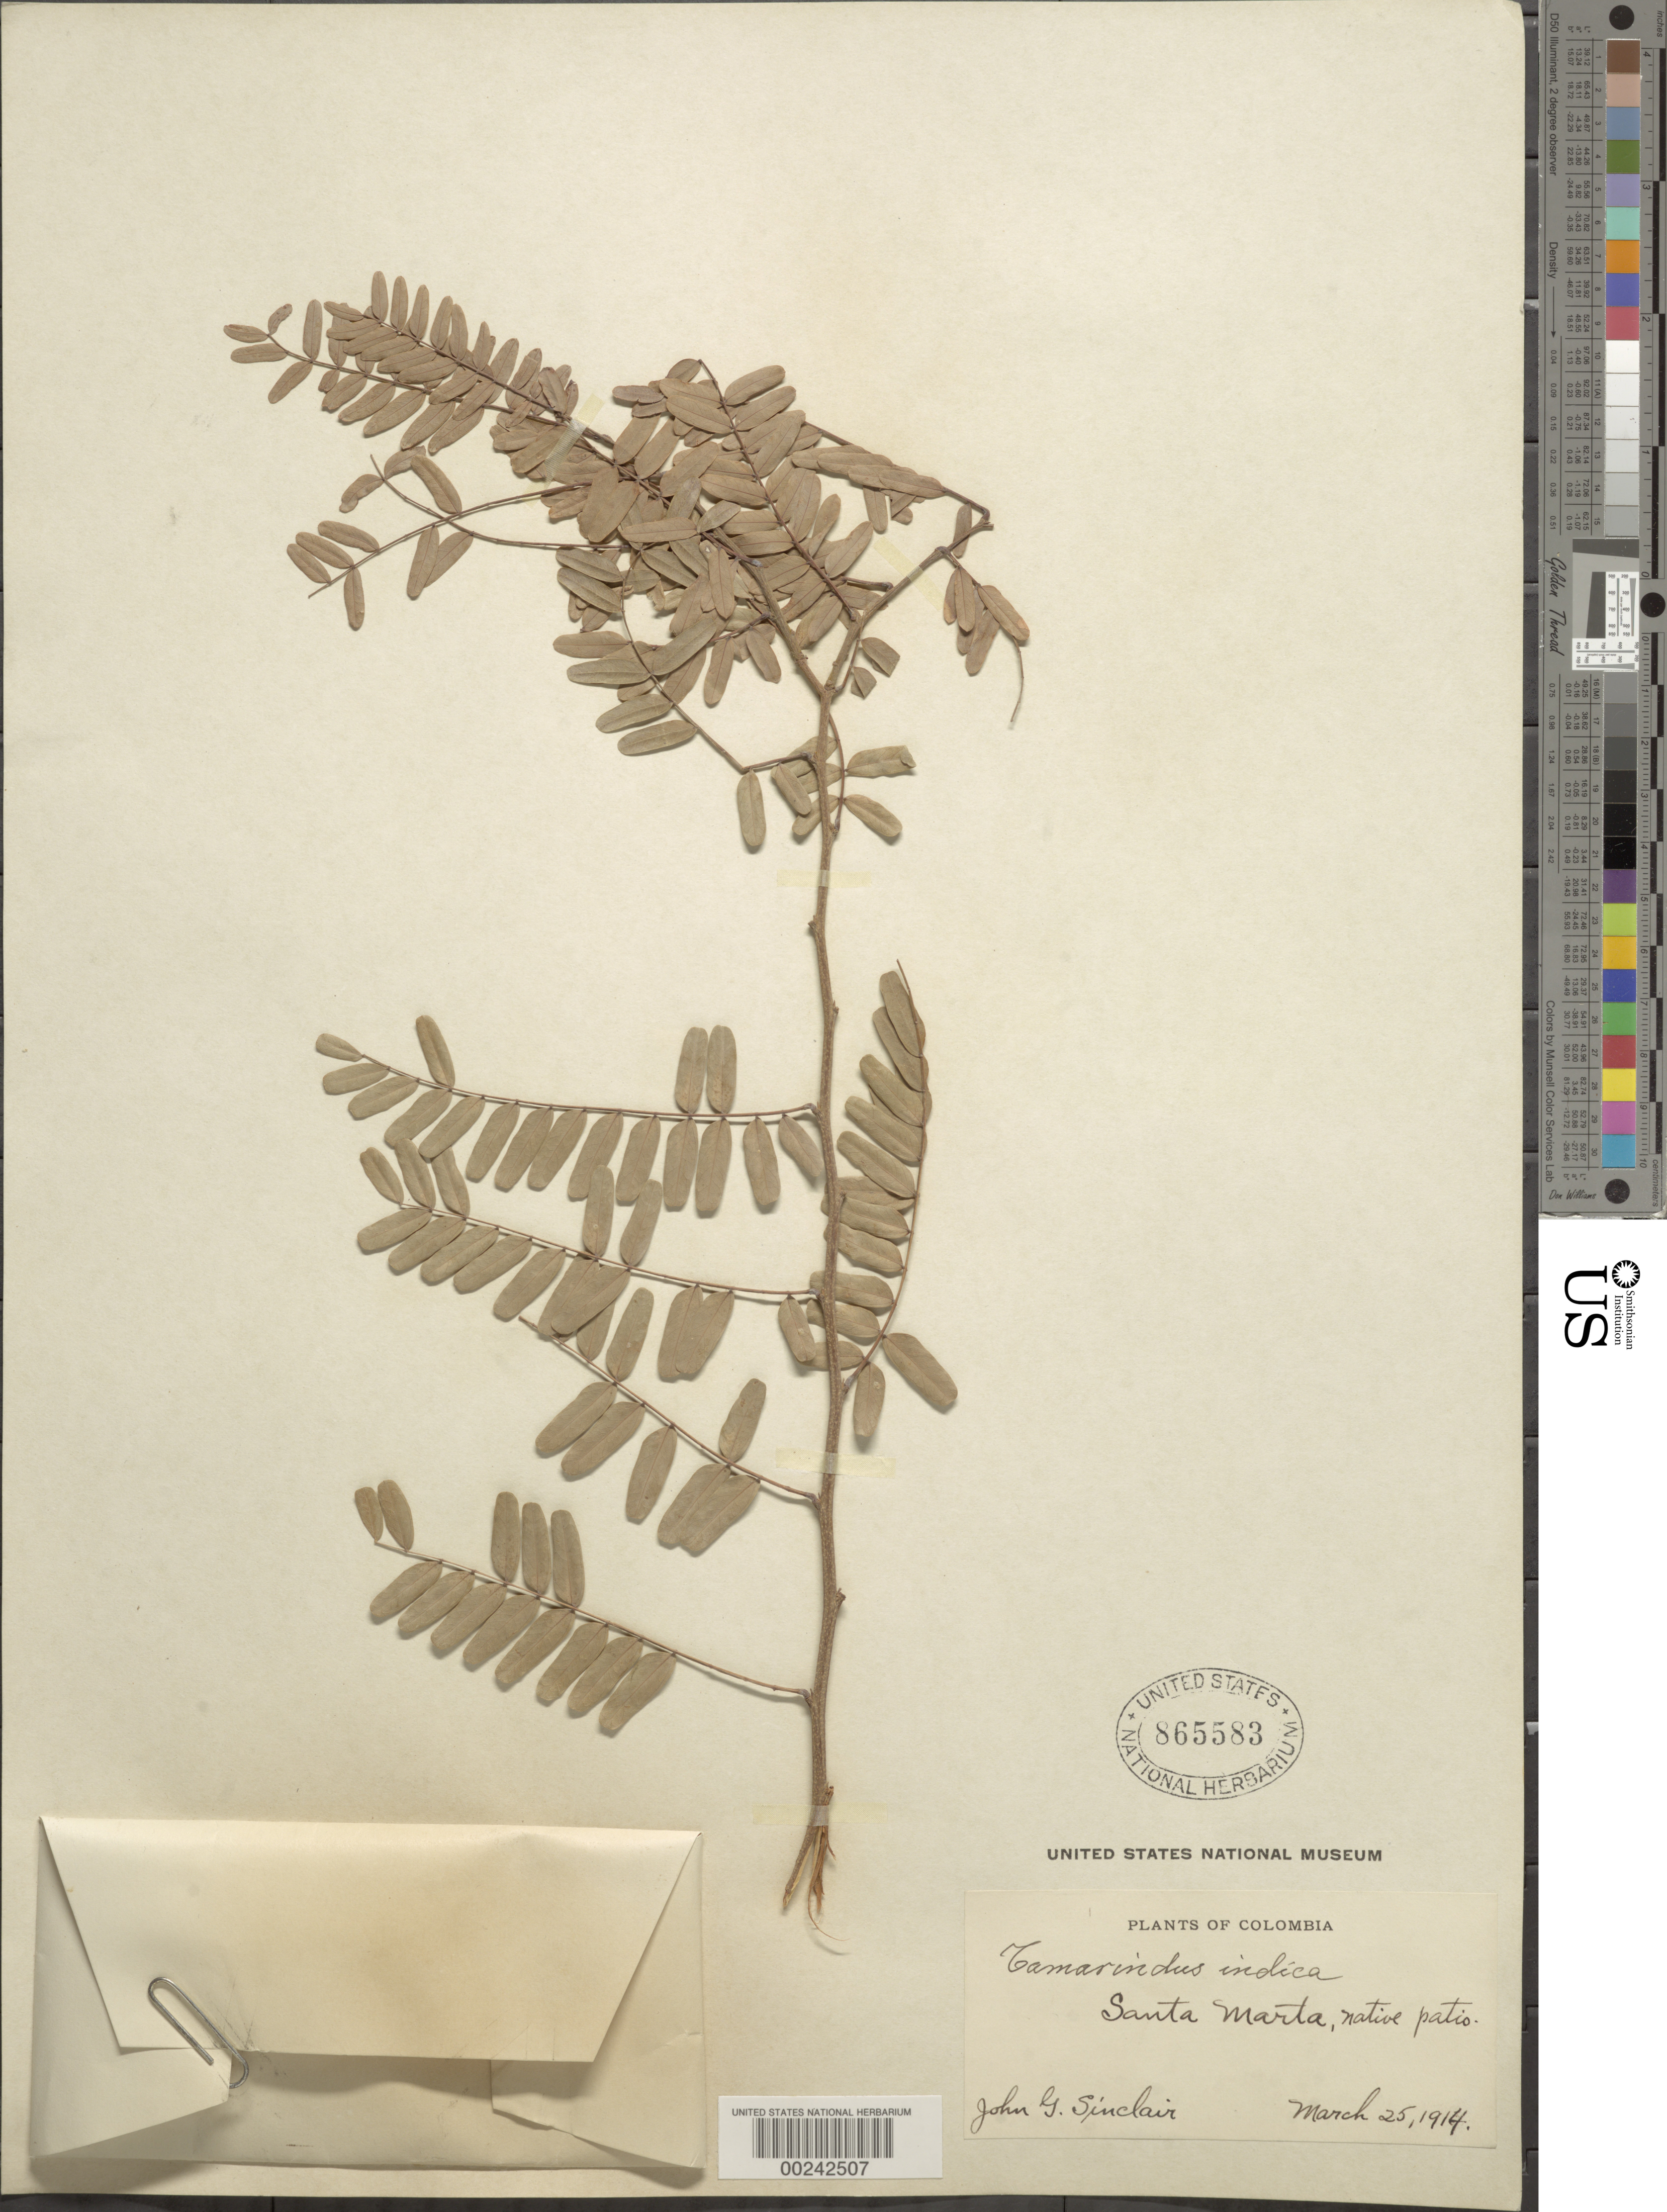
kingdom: Plantae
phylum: Tracheophyta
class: Magnoliopsida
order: Fabales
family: Fabaceae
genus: Tamarindus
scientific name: Tamarindus indica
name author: L.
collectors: J. G. Sinclair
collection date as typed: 25 Mar 1914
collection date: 1914-03-25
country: Colombia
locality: Santa Marta, native patio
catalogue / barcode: US 865583